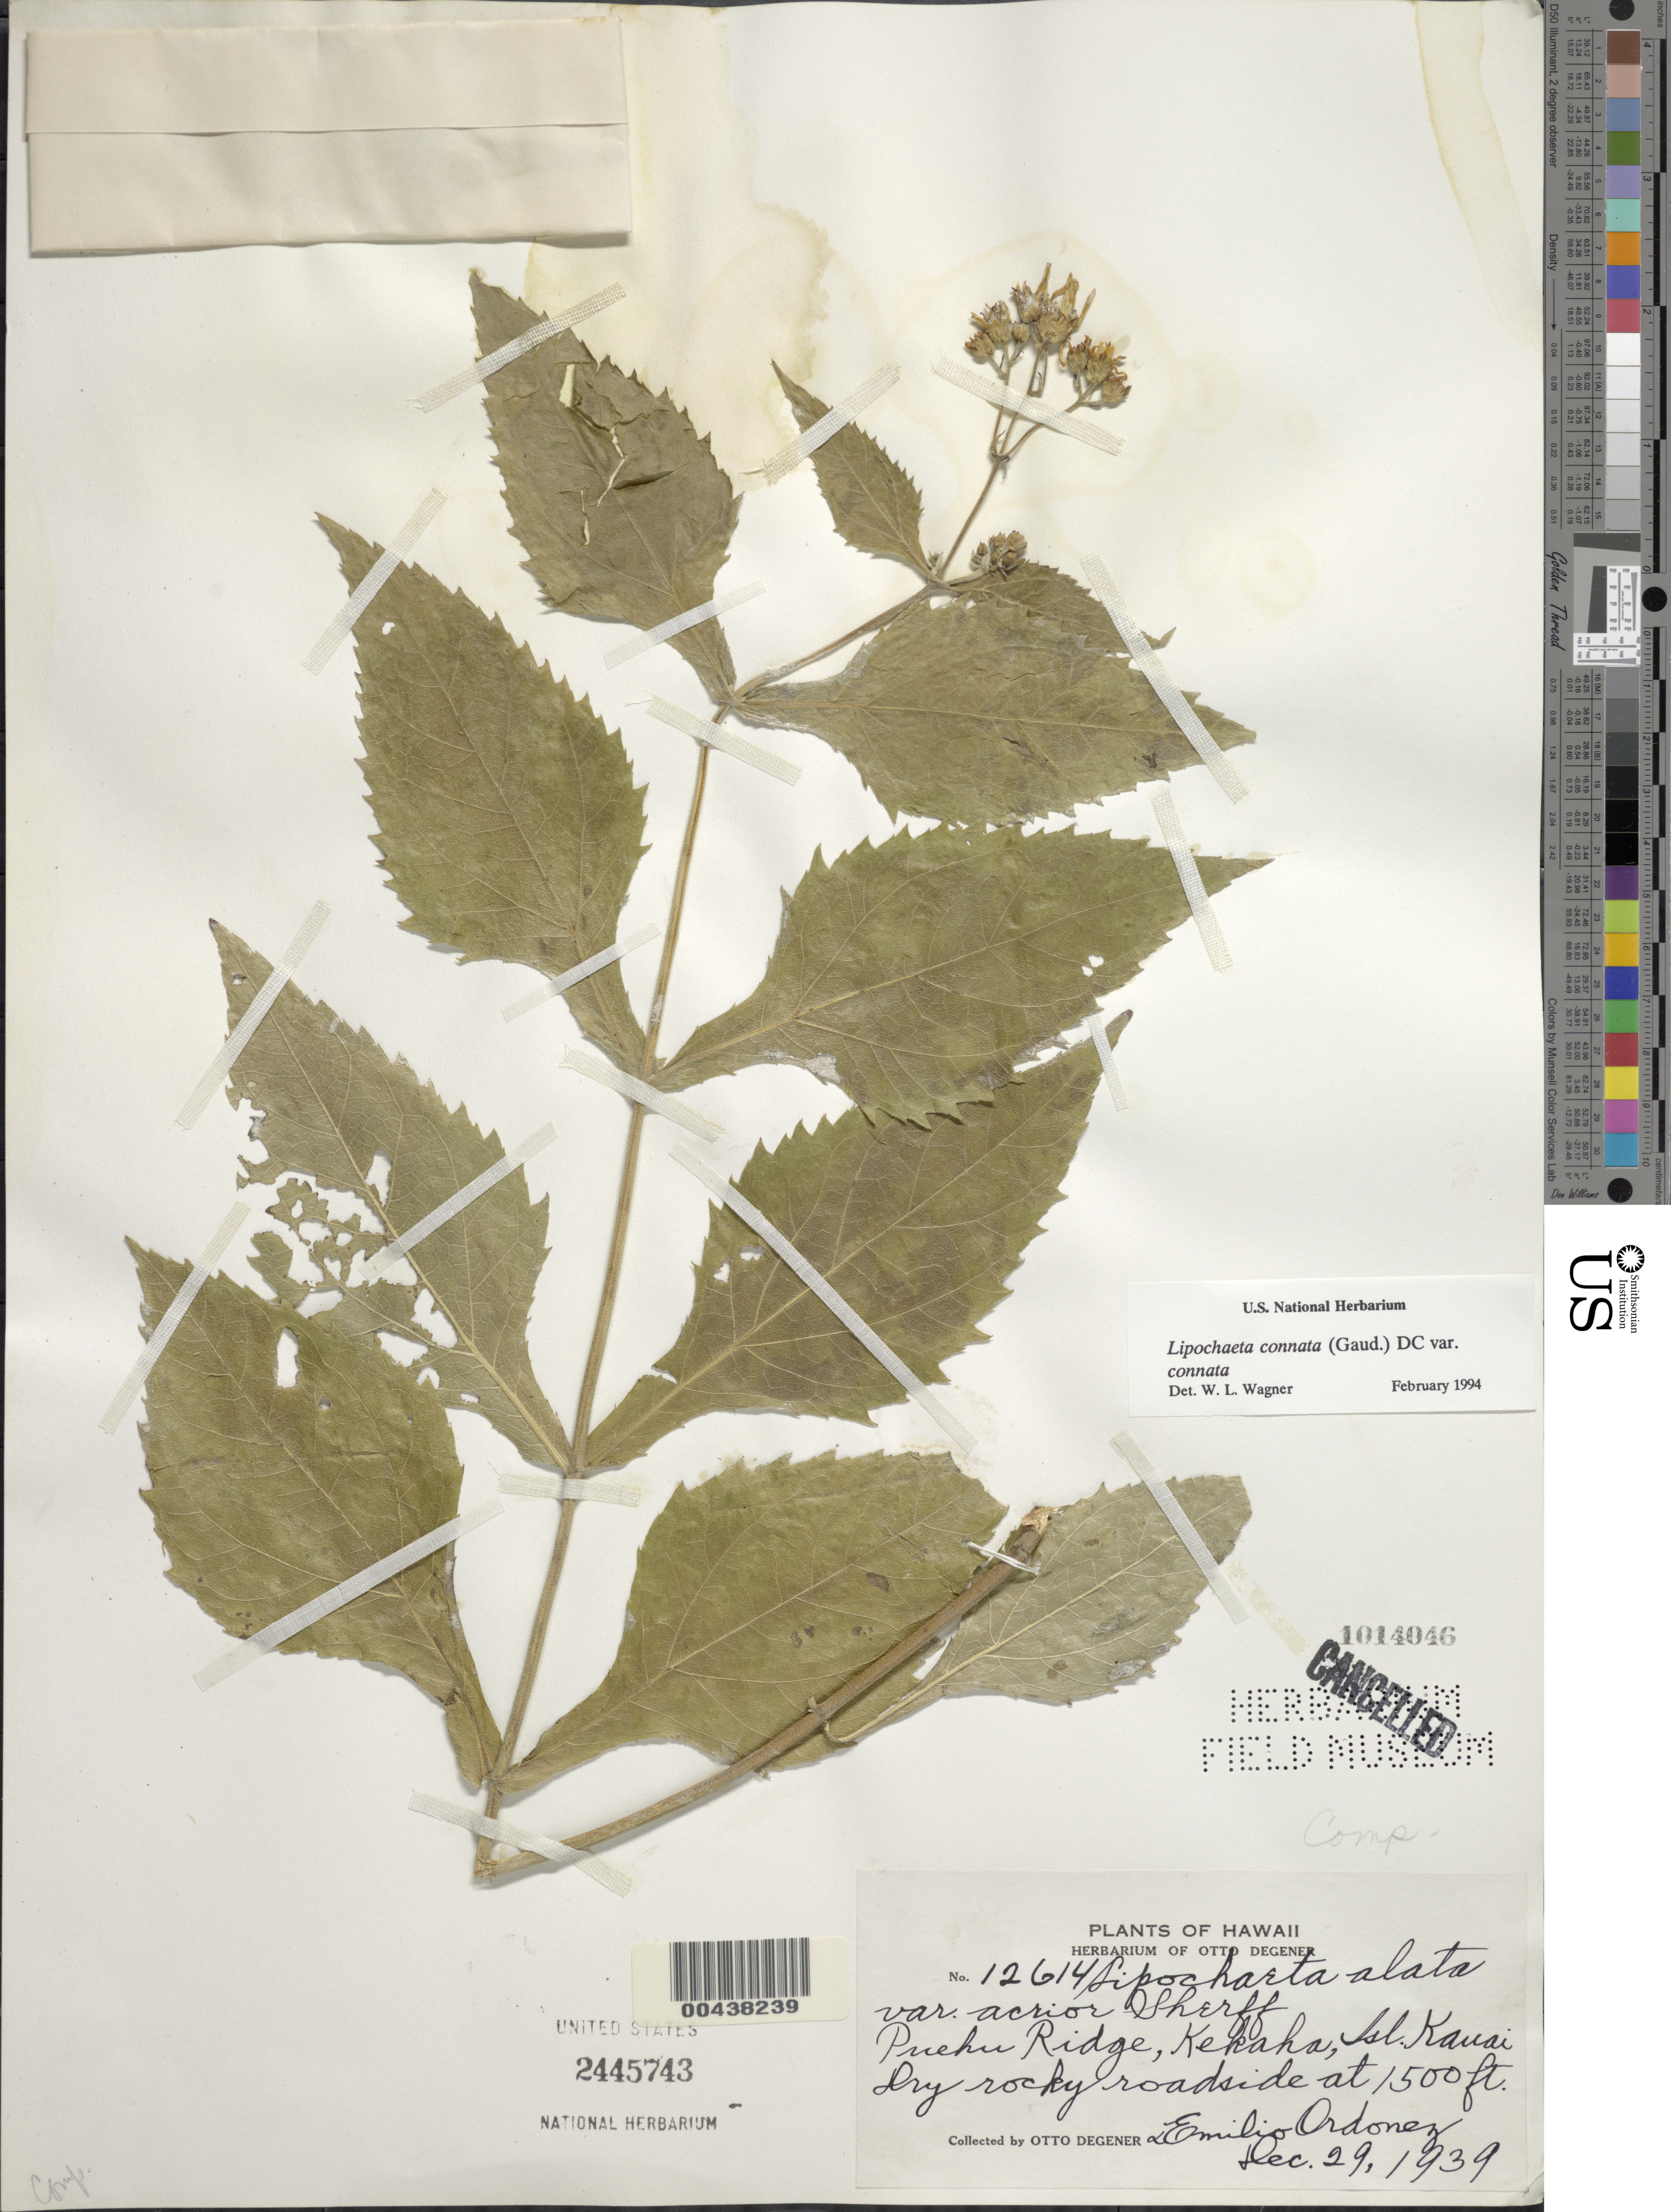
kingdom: Plantae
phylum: Tracheophyta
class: Magnoliopsida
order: Asterales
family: Asteraceae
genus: Lipochaeta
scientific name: Lipochaeta connata subsp. connata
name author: (Gaudich.) DC.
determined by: Wagner, W. L., (BOT), Smithsonian Institution - National Museum of Natural History (UNITED STATES)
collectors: O. Degener & E. Ordonez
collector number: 12614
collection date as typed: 29 Dec 1939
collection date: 1939-12-29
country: United States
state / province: Hawaii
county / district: Kauai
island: Kaua'i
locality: Puehu Ridge, Kekaha, roadside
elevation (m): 457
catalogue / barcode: US 2445743